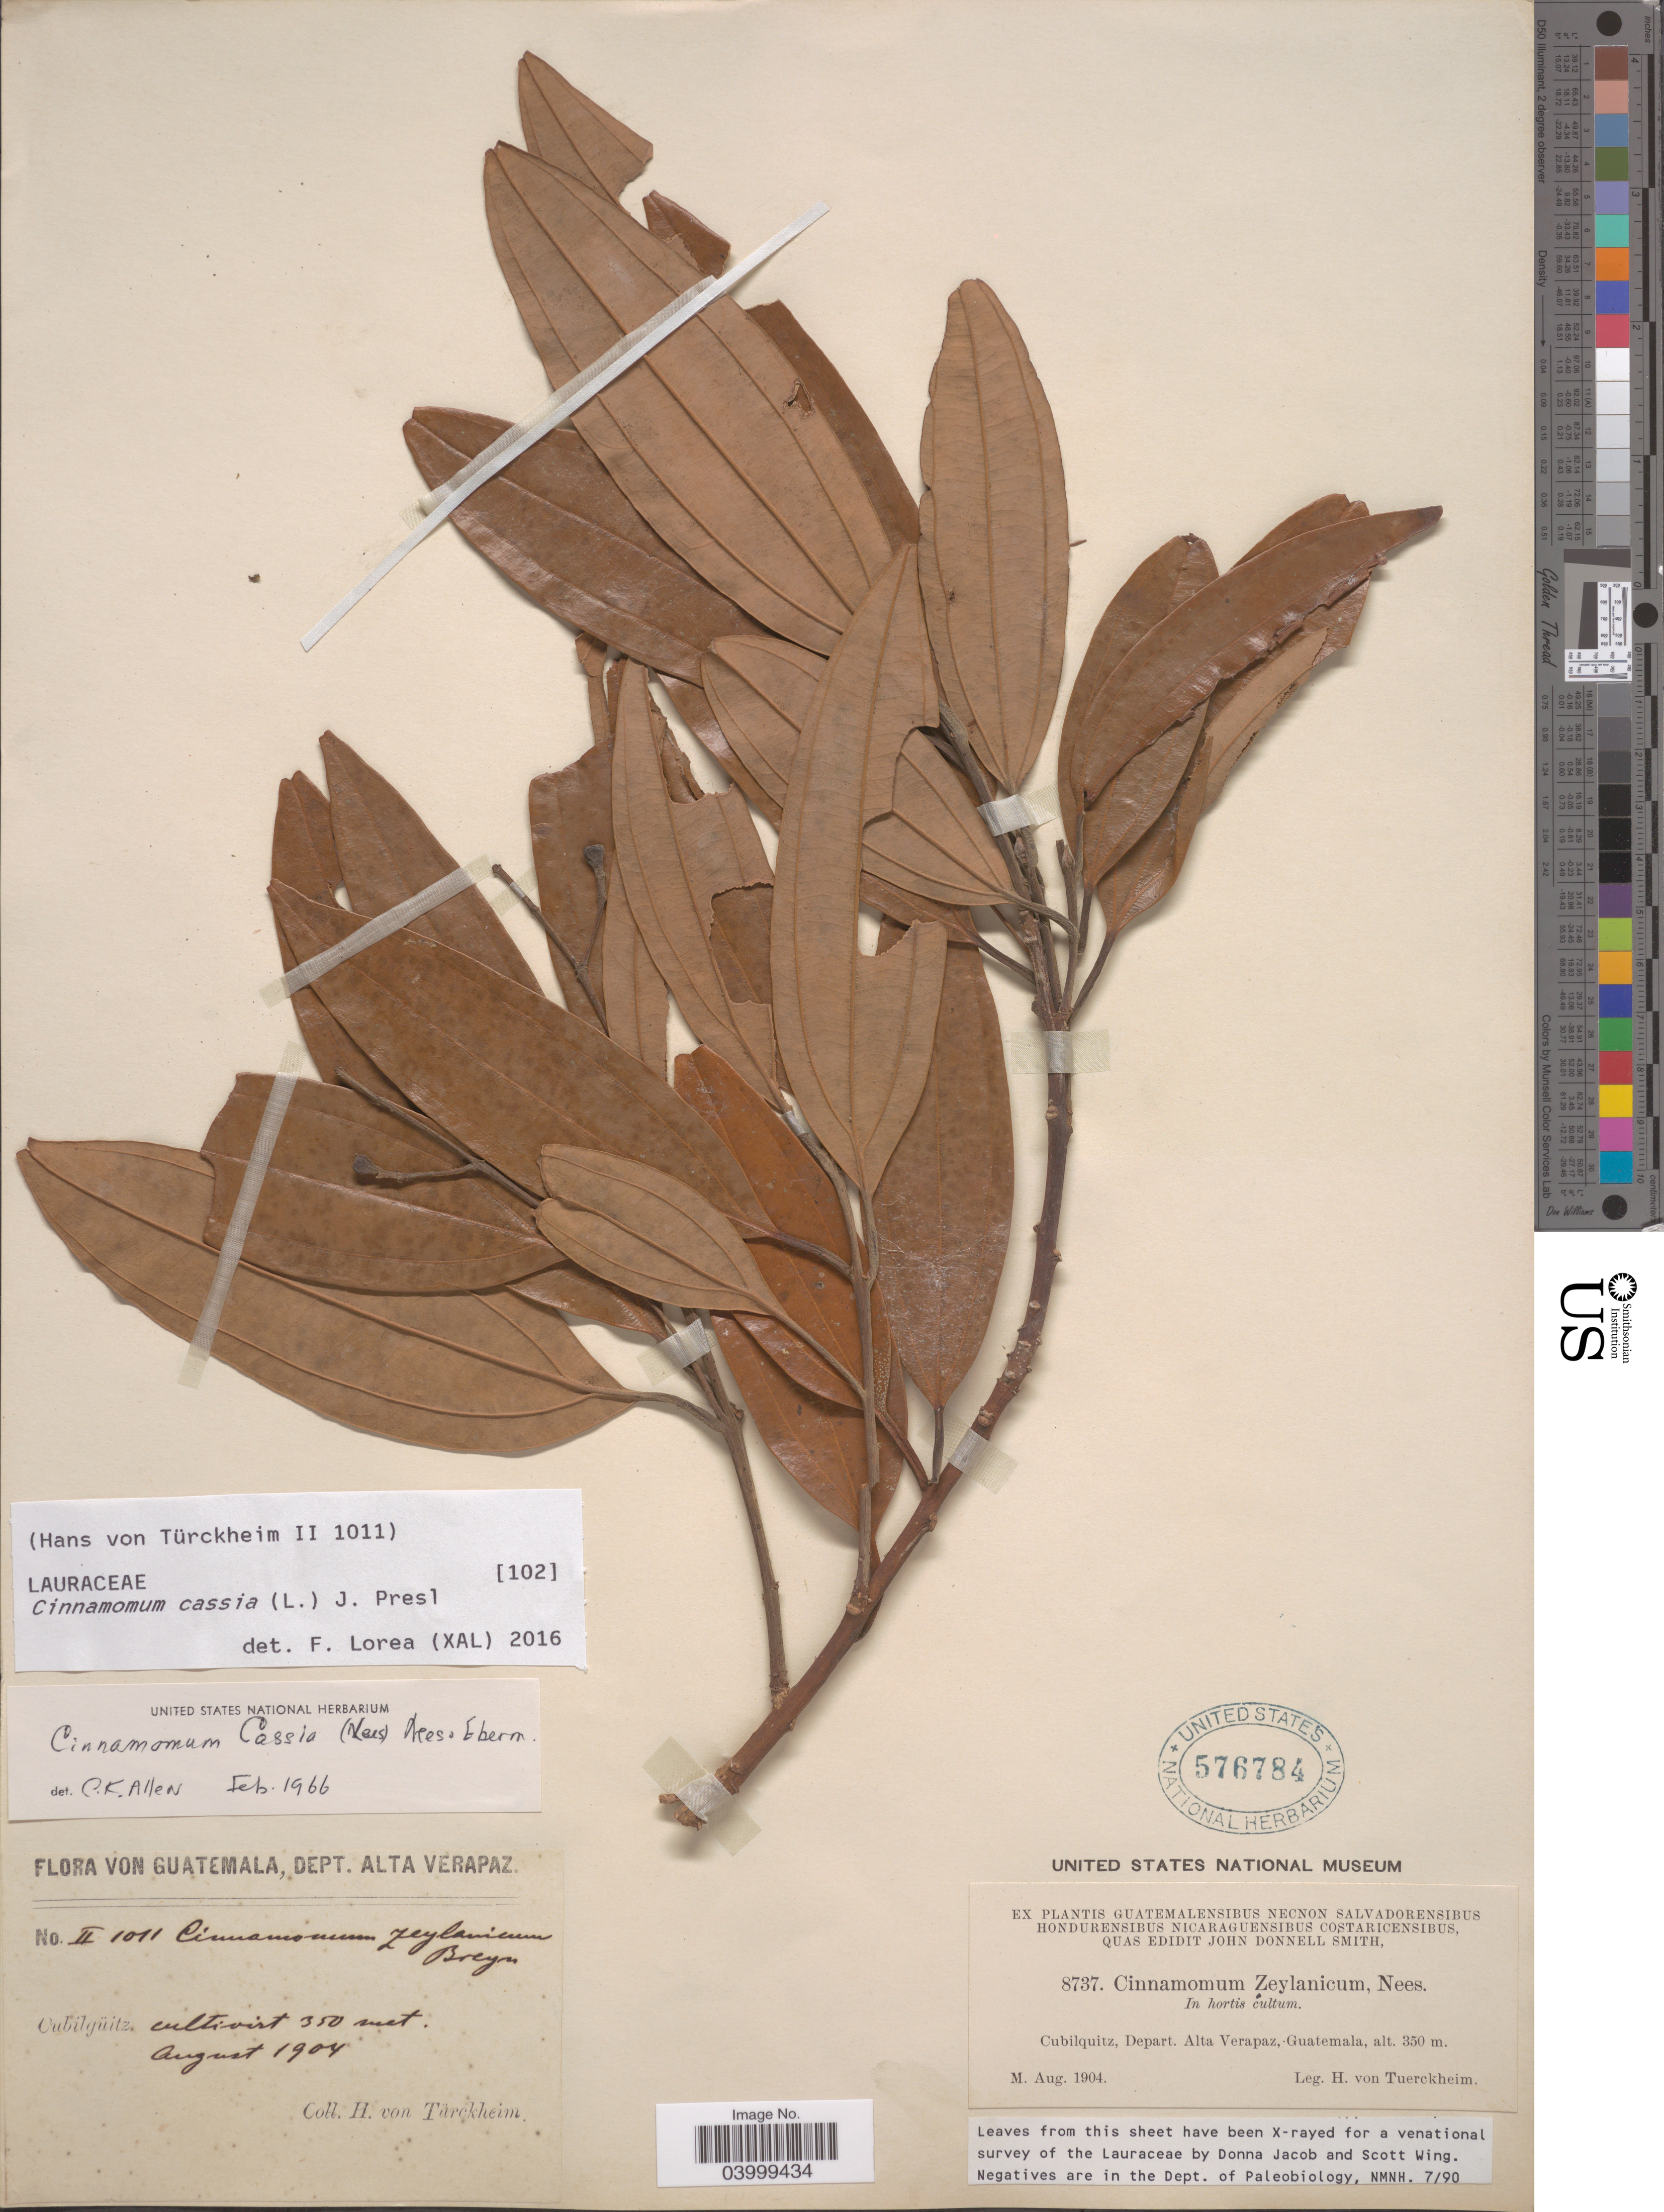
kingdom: Plantae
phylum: Tracheophyta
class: Magnoliopsida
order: Laurales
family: Lauraceae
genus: Cinnamomum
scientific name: Cinnamomum cassia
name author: (L.) D. Don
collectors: H. von Türckheim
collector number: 8737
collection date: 1904-08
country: Guatemala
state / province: Alta Verapaz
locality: Cubilquitz, Depart. Alta Verapaz.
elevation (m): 350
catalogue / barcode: US 576784